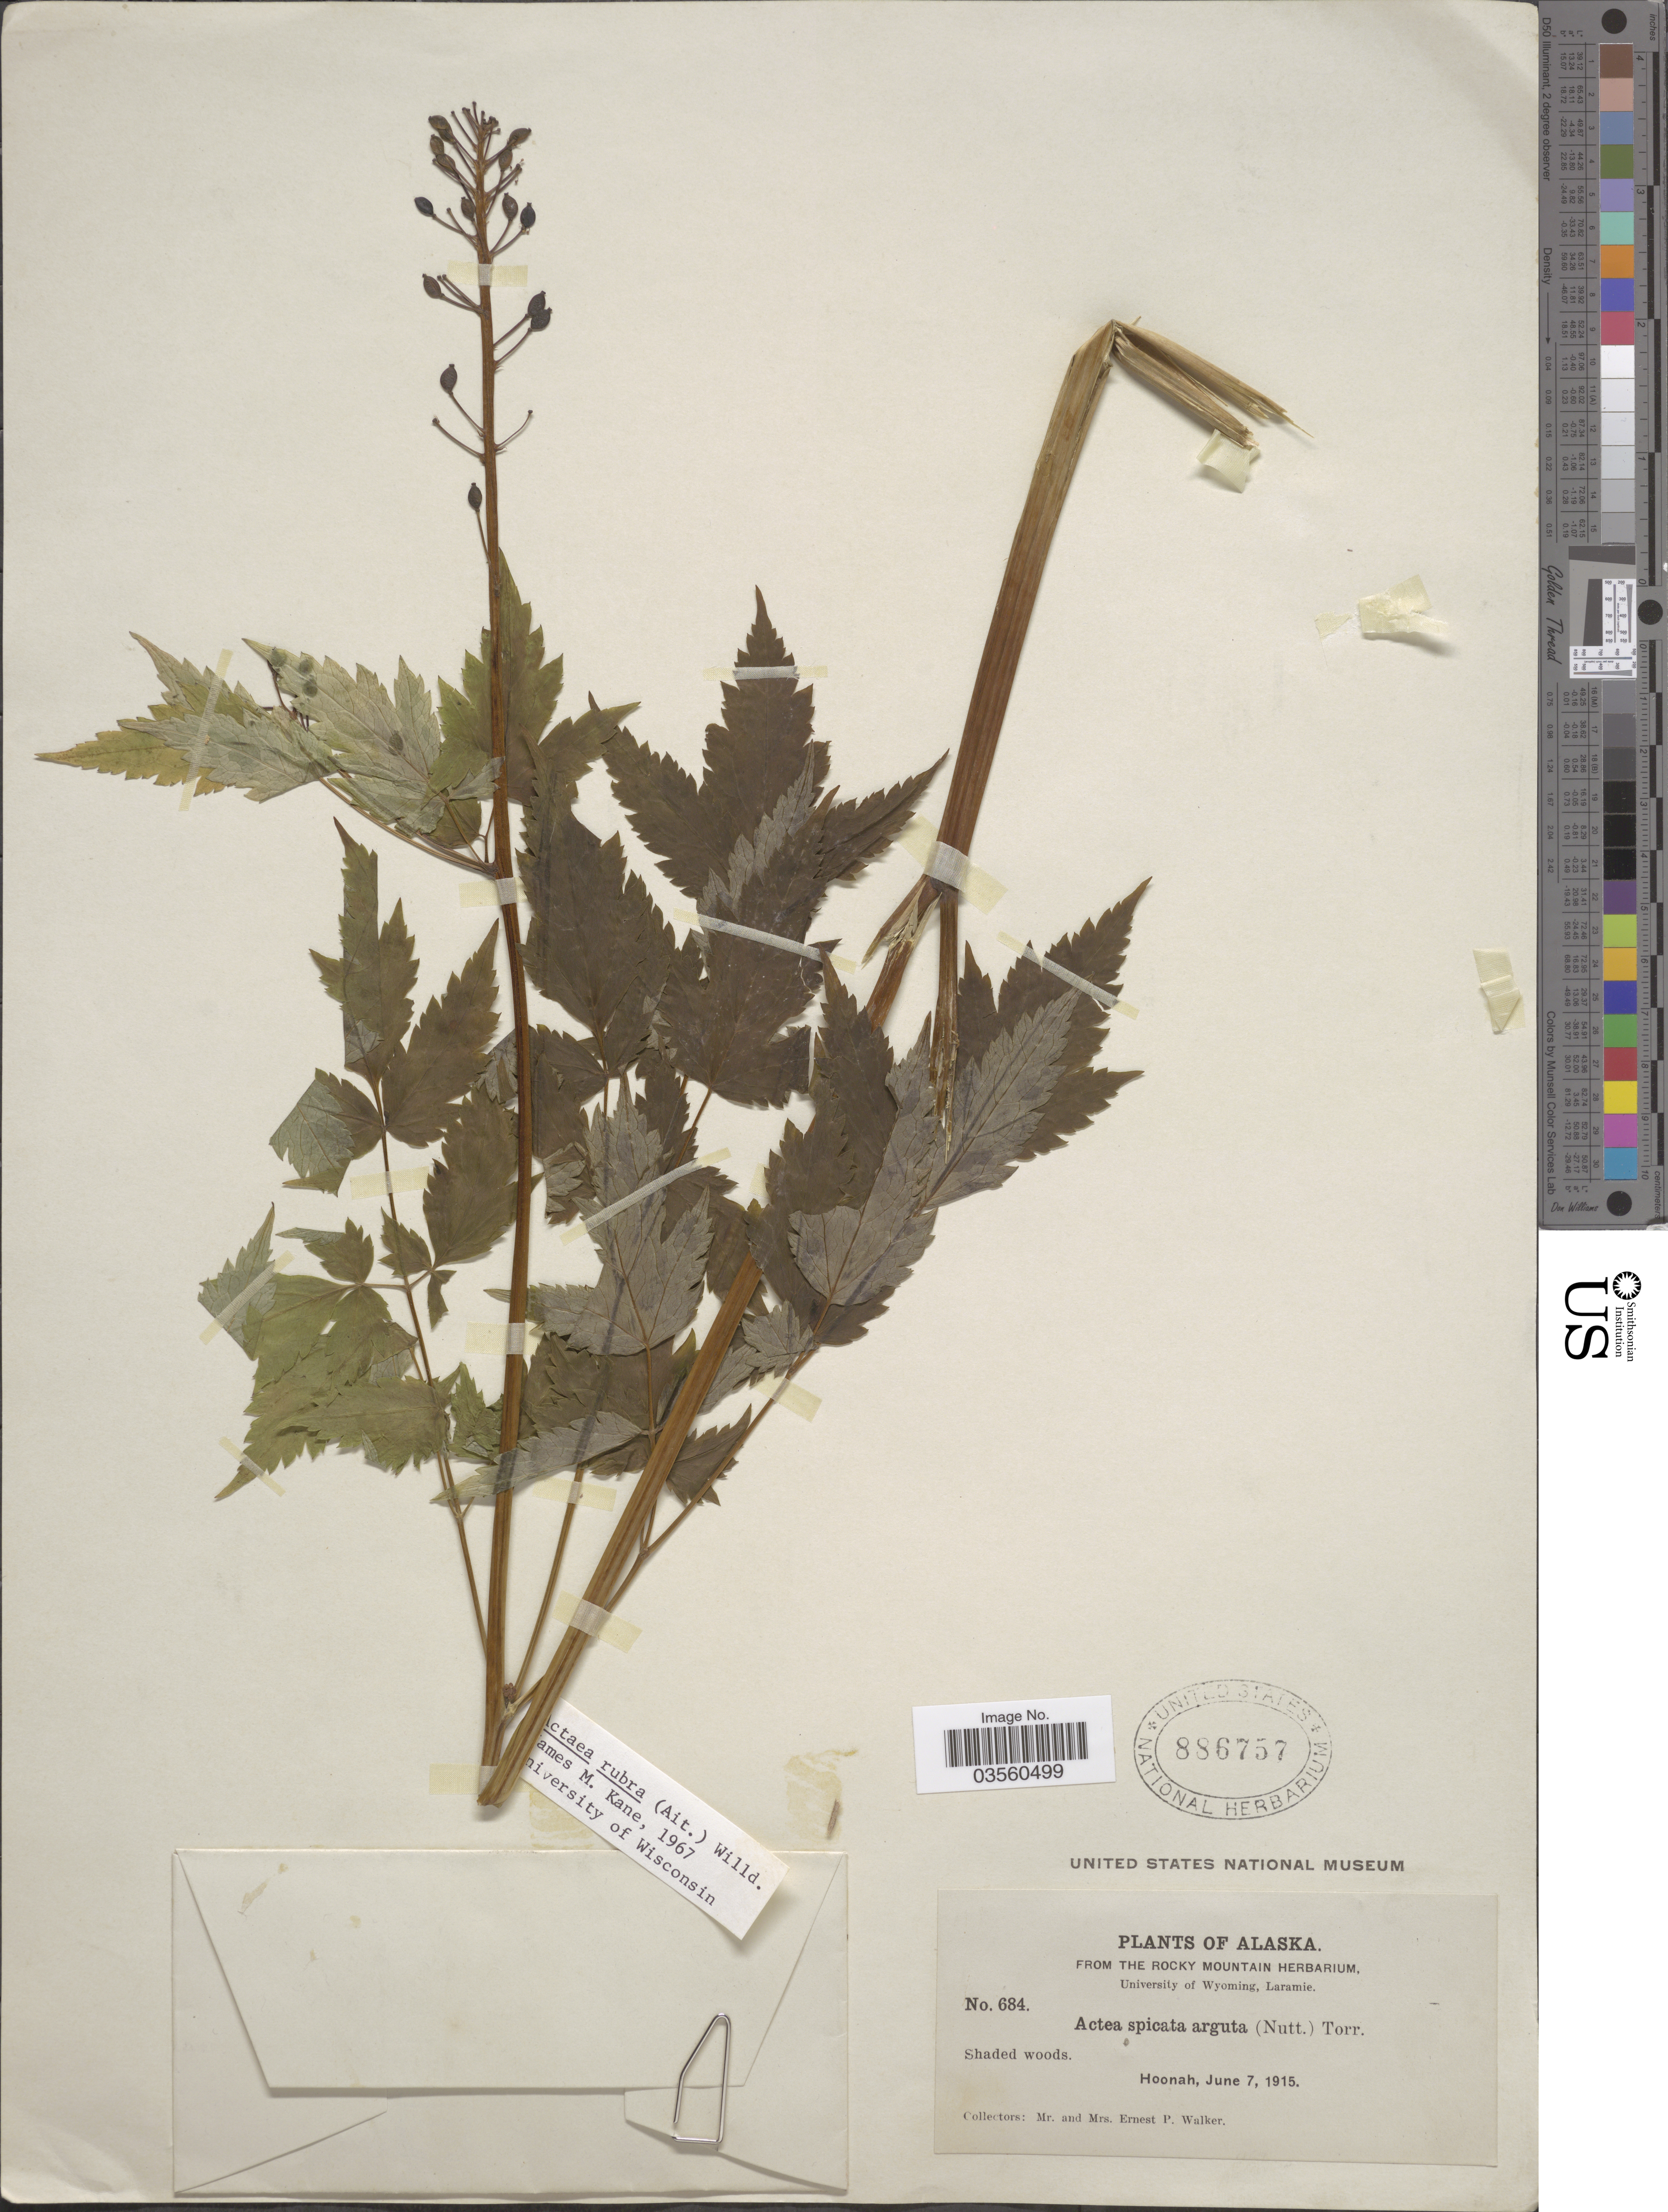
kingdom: Plantae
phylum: Tracheophyta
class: Magnoliopsida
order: Ranunculales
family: Ranunculaceae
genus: Actaea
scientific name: Actaea rubra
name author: (Aiton) Willd.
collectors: E. P. Walker & E. Walker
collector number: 684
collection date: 1915-06-07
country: United States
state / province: Alaska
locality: Hoonah.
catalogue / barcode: US 886757